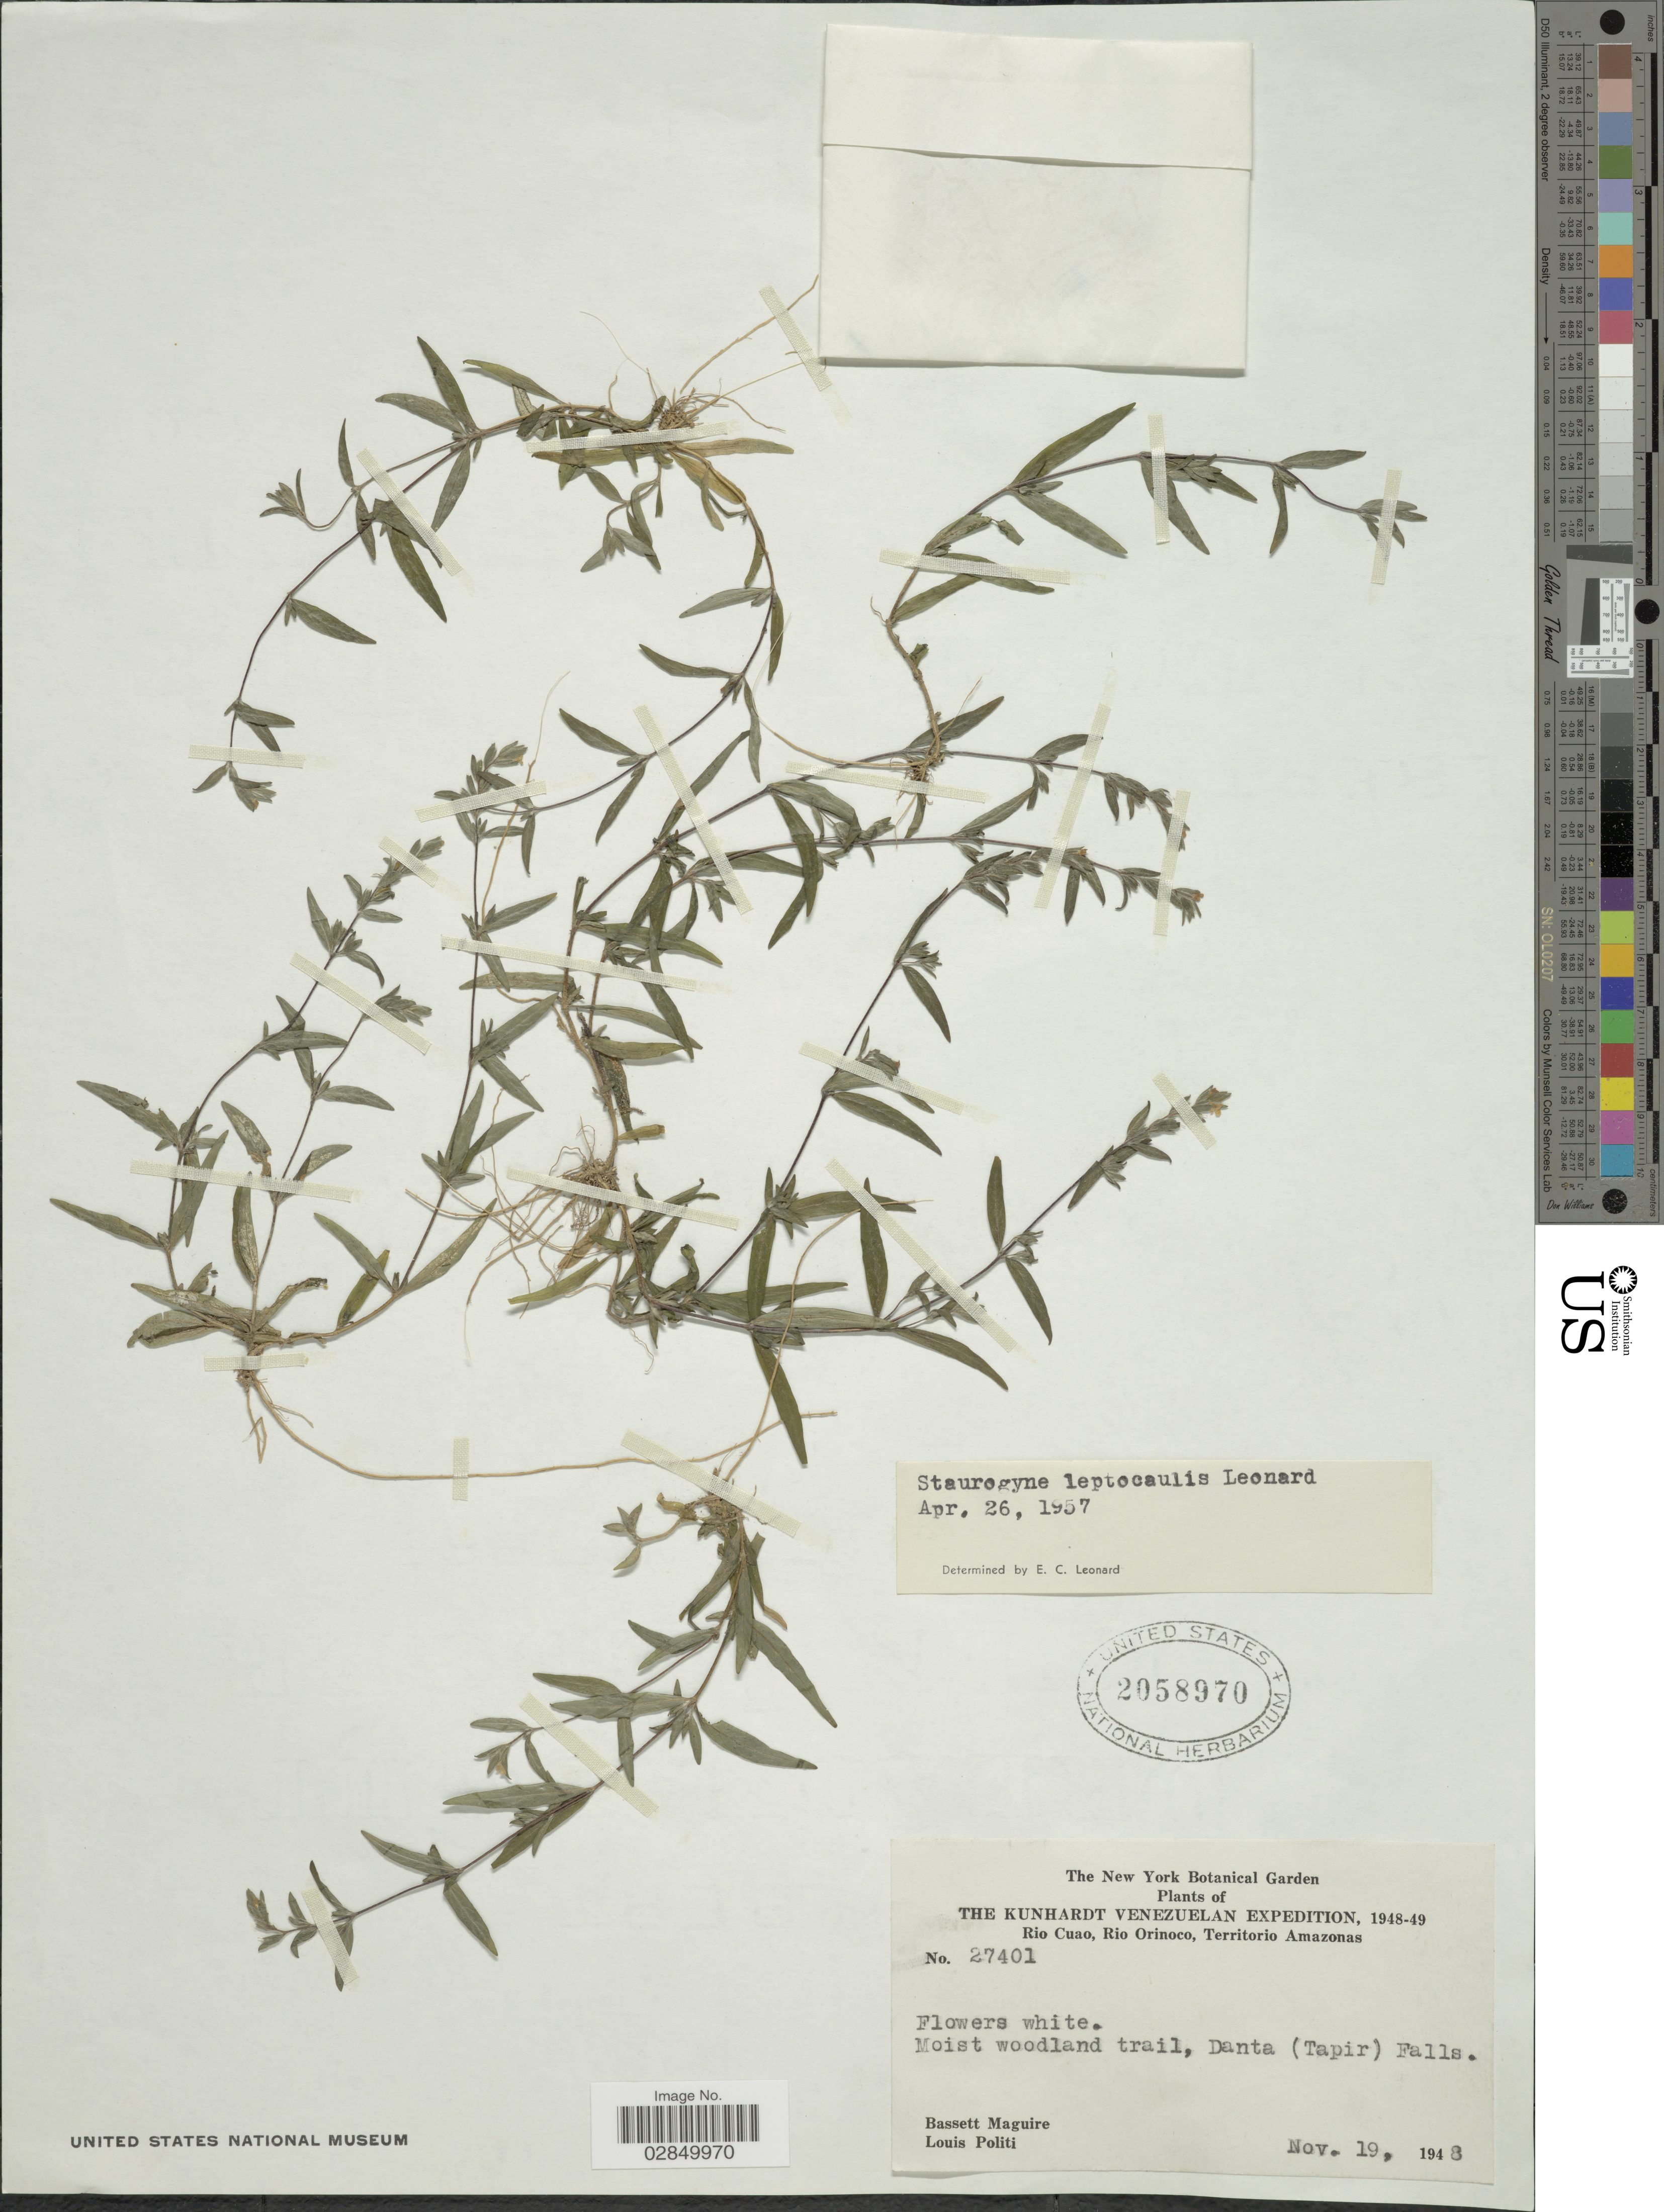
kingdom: Plantae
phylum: Tracheophyta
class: Magnoliopsida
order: Lamiales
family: Acanthaceae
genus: Staurogyne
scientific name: Staurogyne leptocaulis Leonard, nom. illeg.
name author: Leonard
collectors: B. Maguire & L. Politi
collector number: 27401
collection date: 1948-11-19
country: Venezuela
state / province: Amazonas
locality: Rio Cuao, Rio Orinoco. Danta (Tapir) Falls.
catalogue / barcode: US 2058970